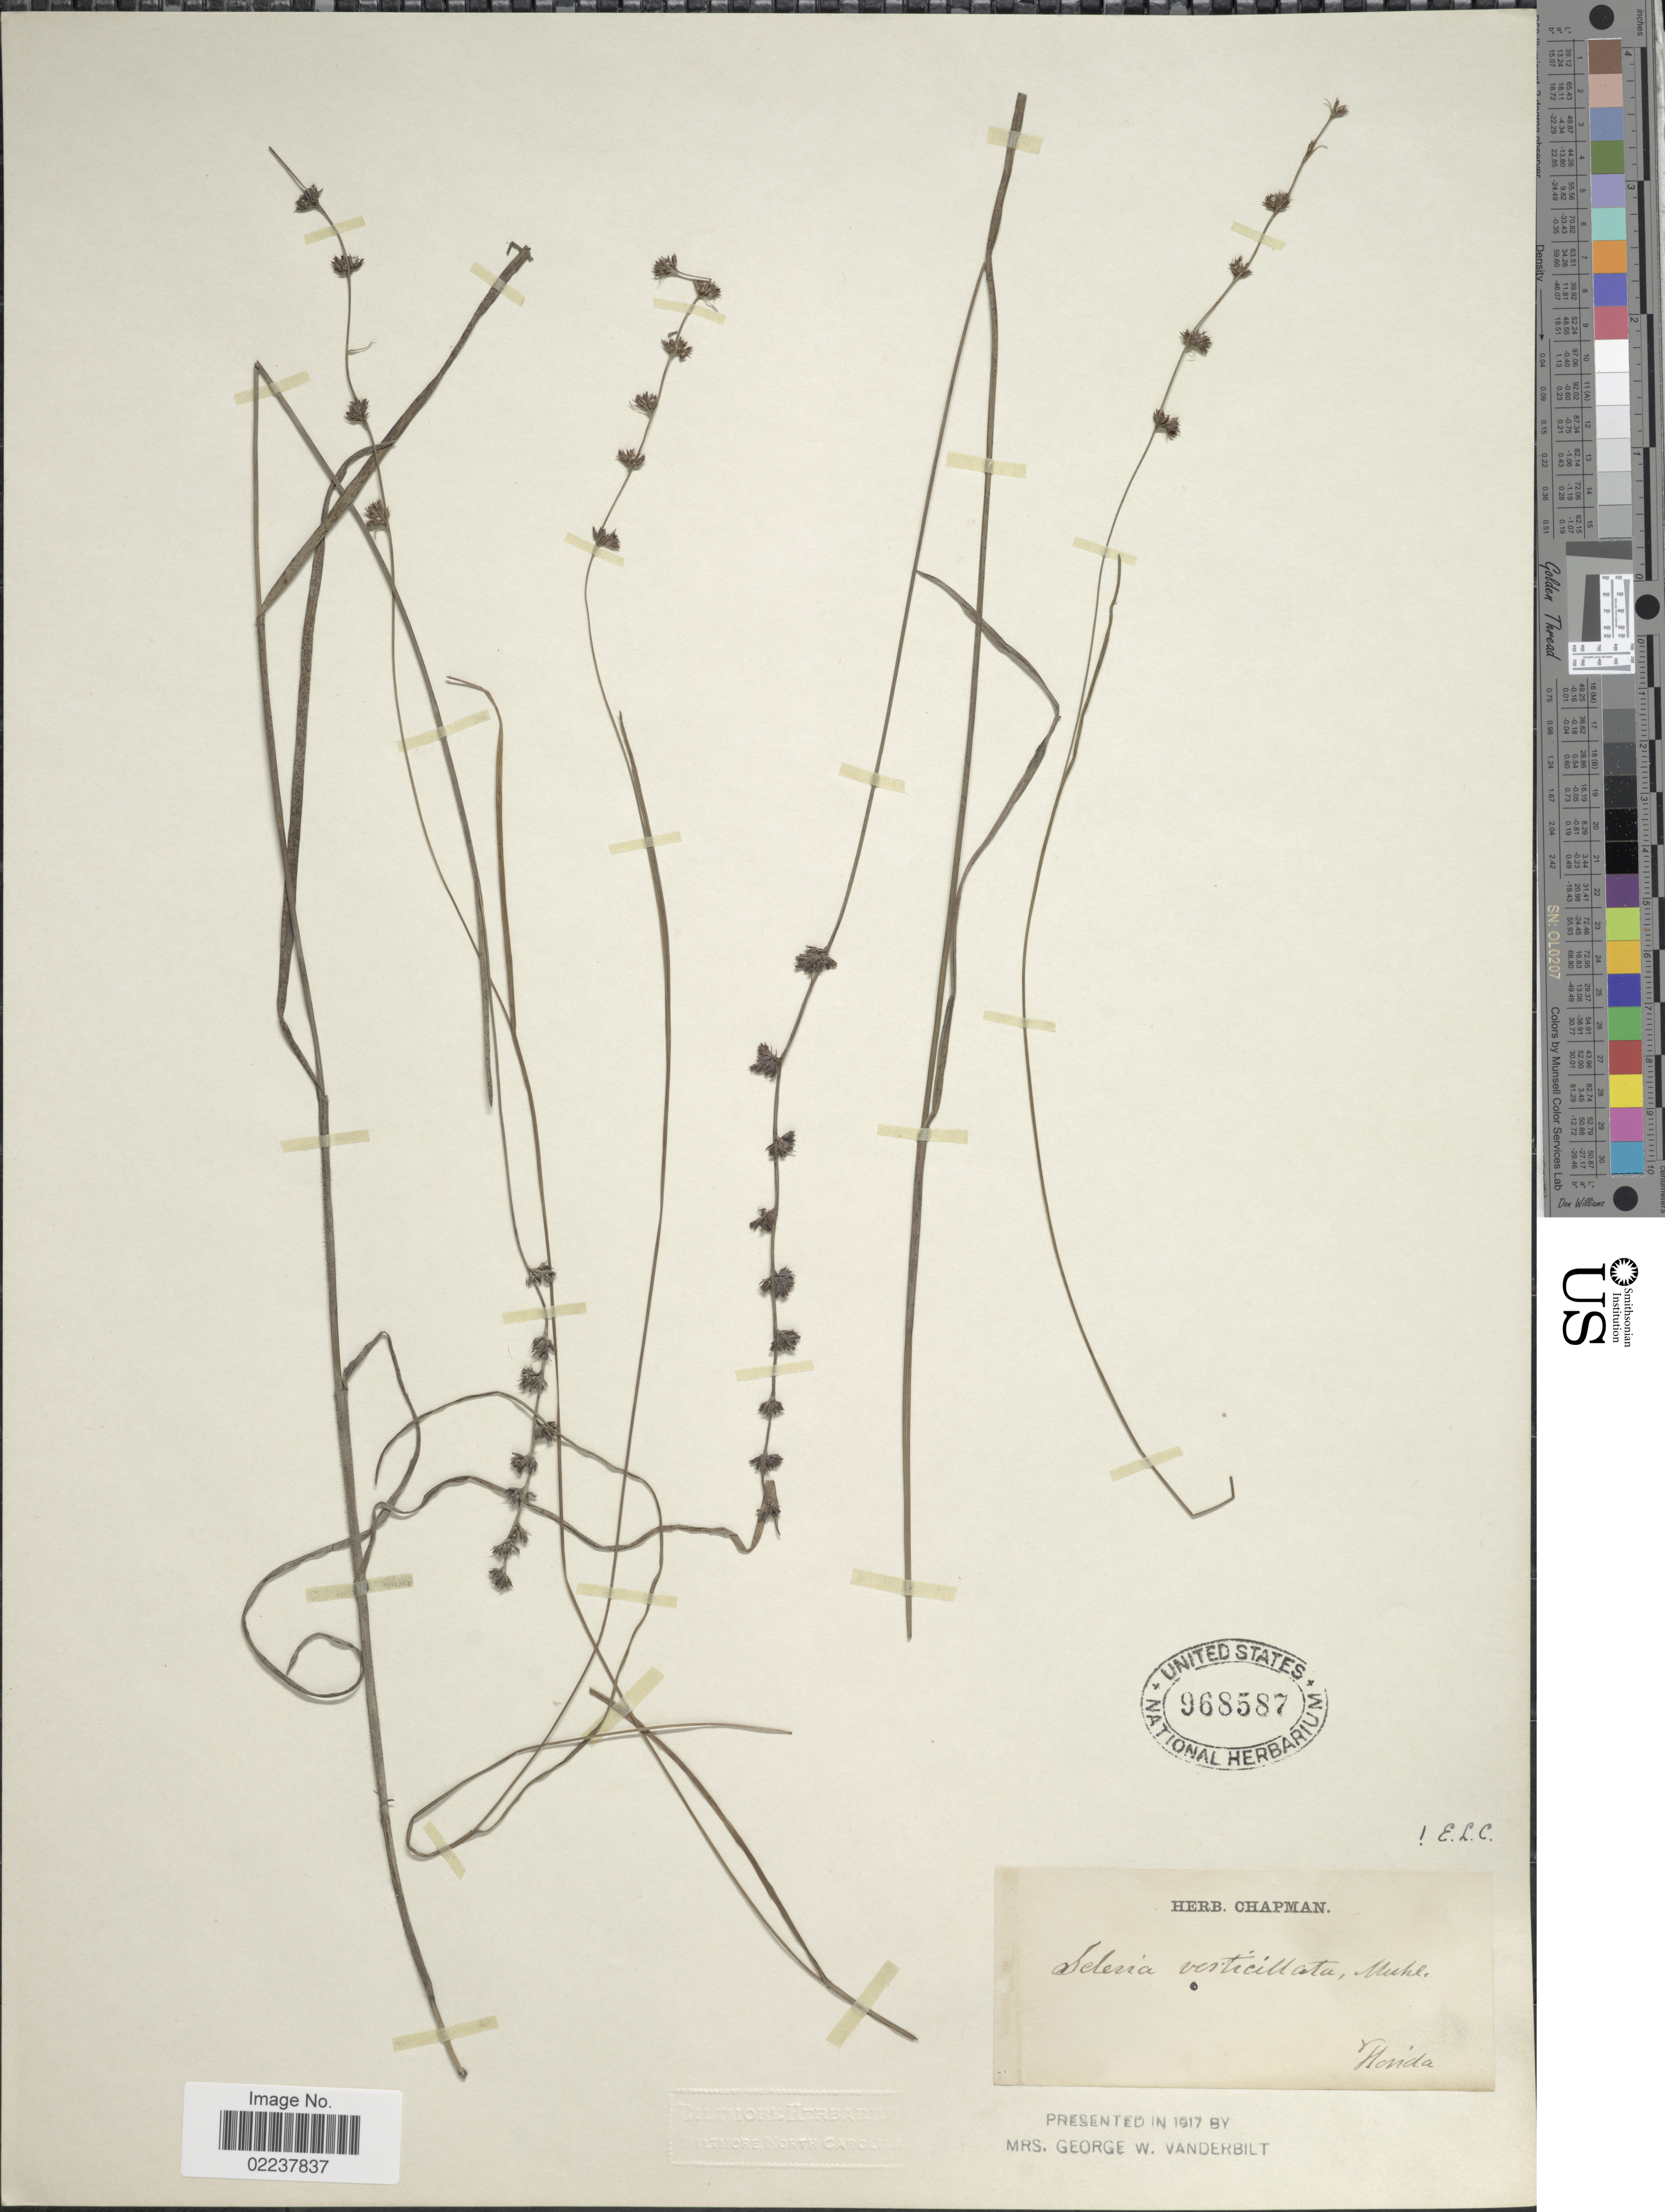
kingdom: Plantae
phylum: Tracheophyta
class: Liliopsida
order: Poales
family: Cyperaceae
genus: Scleria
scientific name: Scleria verticillata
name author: Muhl. ex Willd.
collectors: ex herb. Chapman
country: United States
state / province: Florida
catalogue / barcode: US 968587